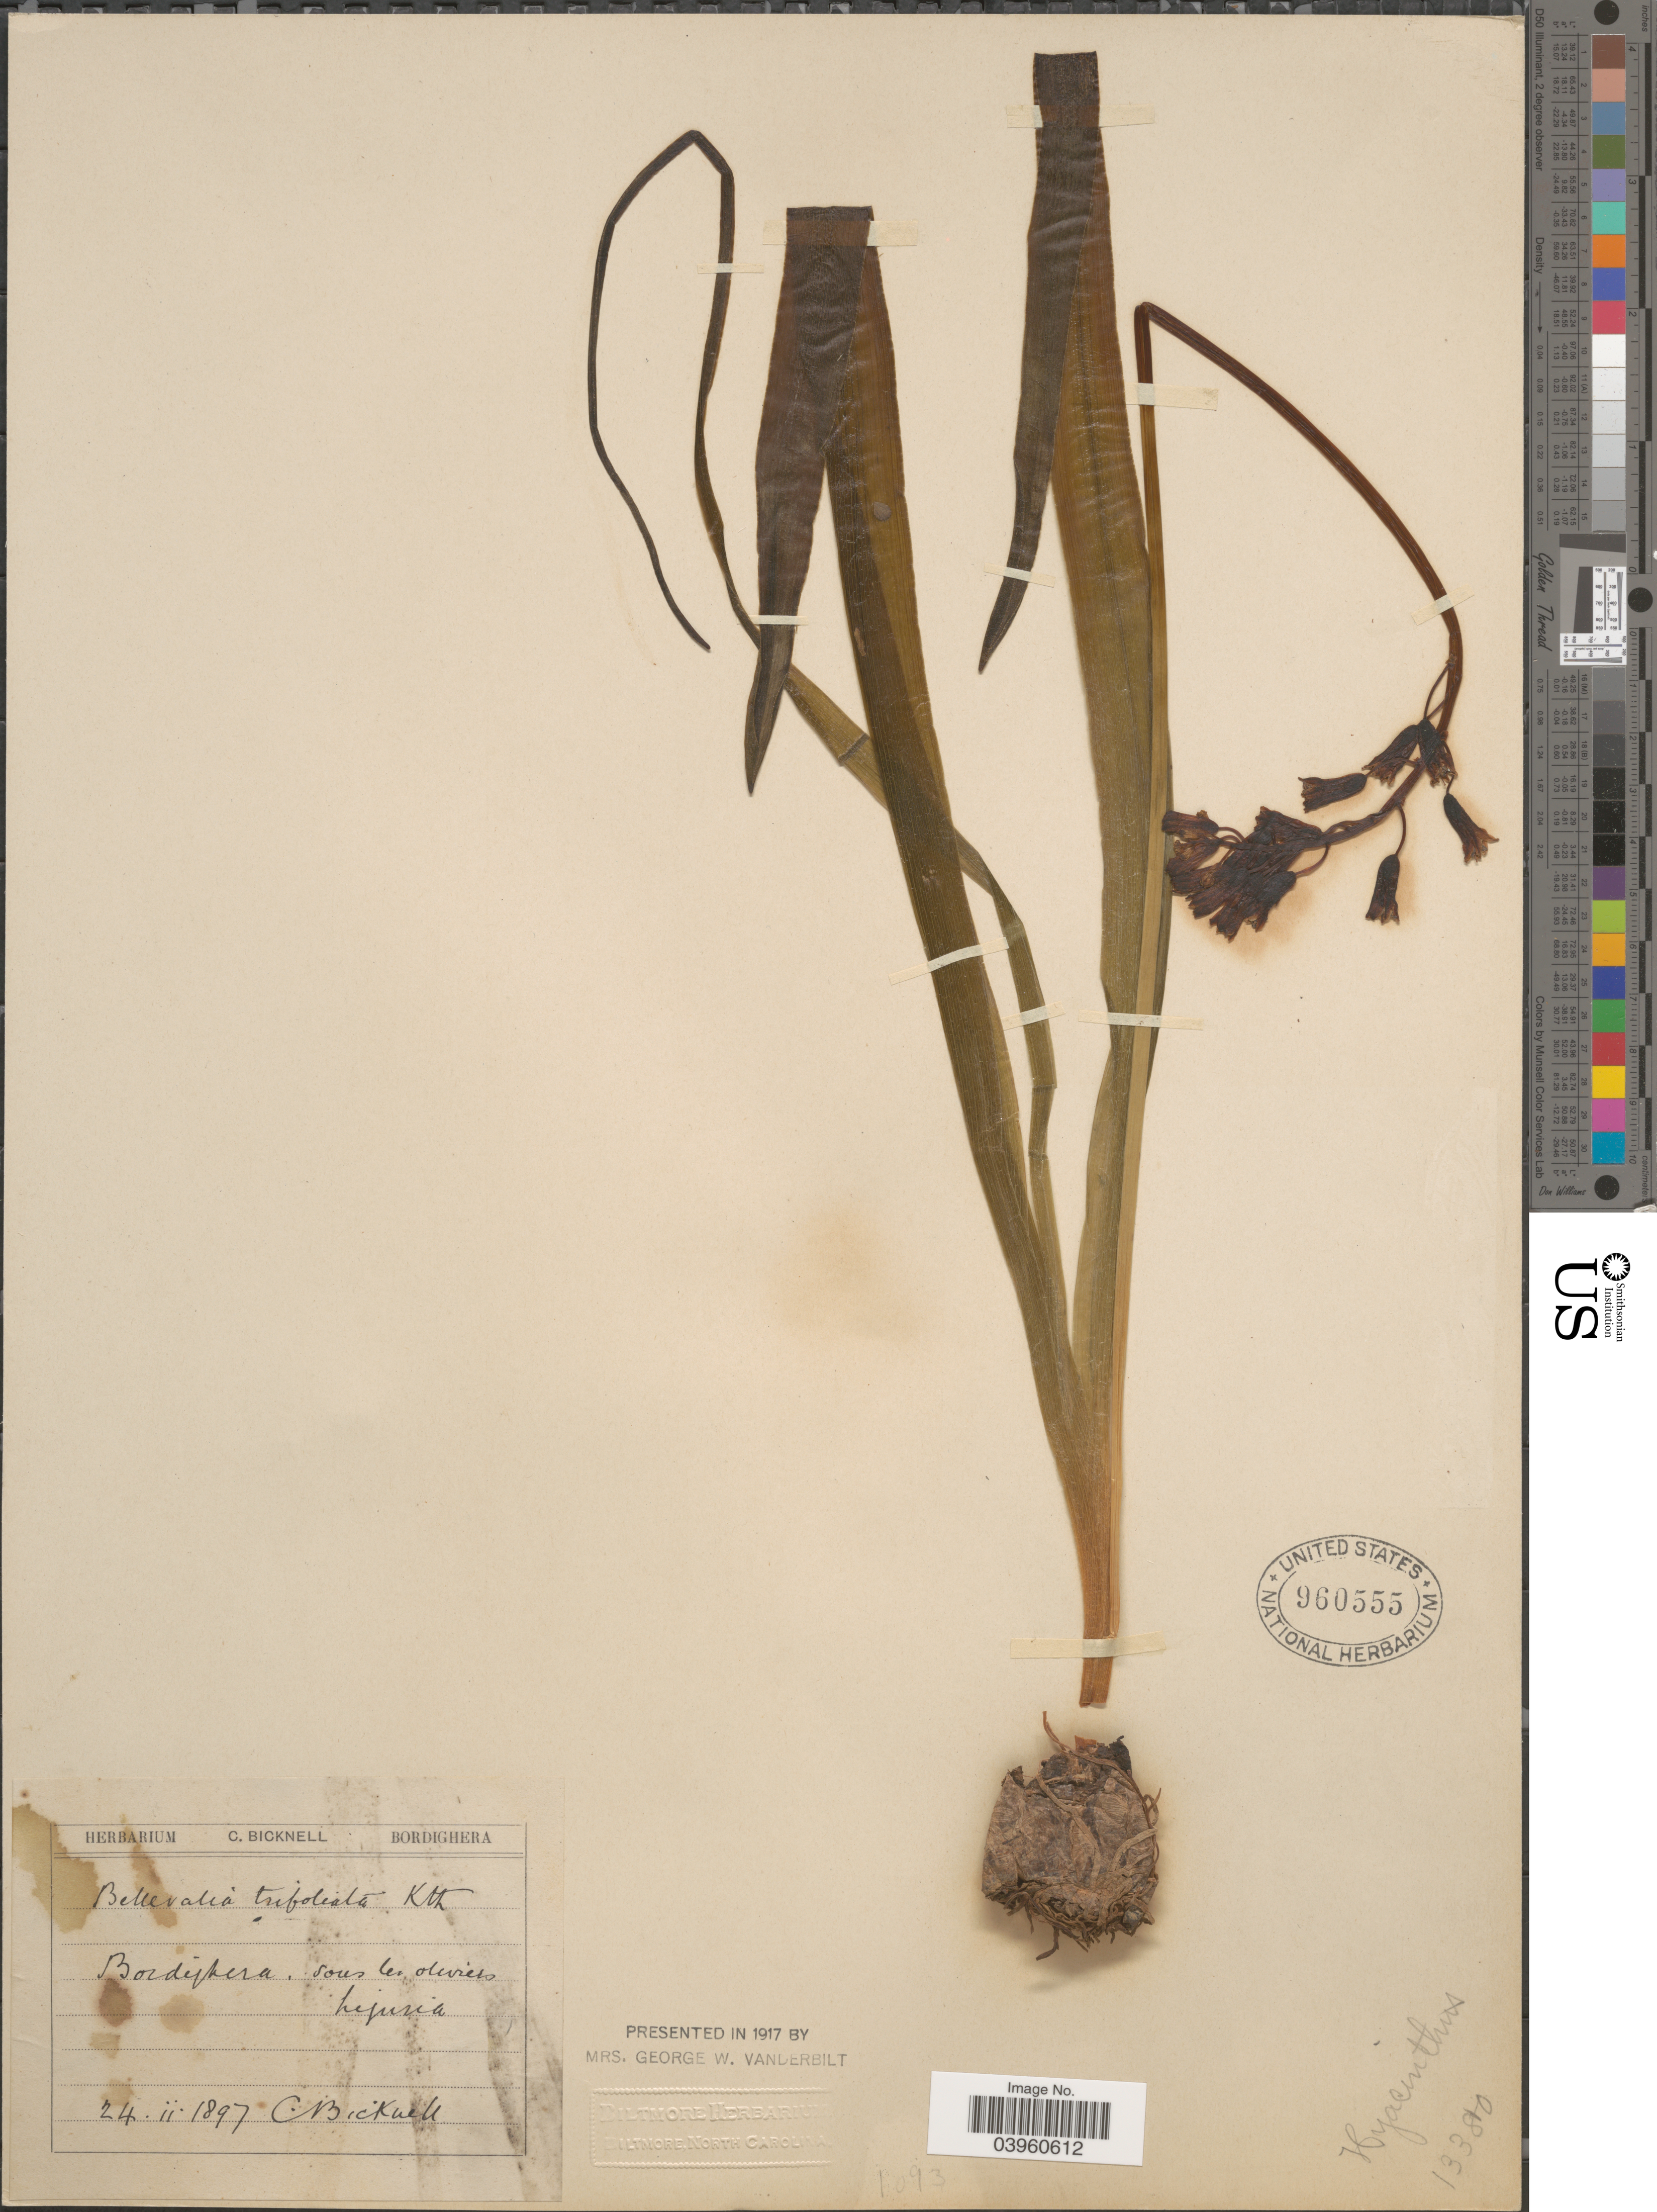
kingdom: Plantae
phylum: Tracheophyta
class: Liliopsida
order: Asparagales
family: Asparagaceae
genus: Bellevalia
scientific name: Bellevalia trifoliata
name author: (Ten.) Kunth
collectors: C. Bicknell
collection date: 1897-02-24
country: Italy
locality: Bordighera. Sous les oleviers hepuria.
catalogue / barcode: US 960555